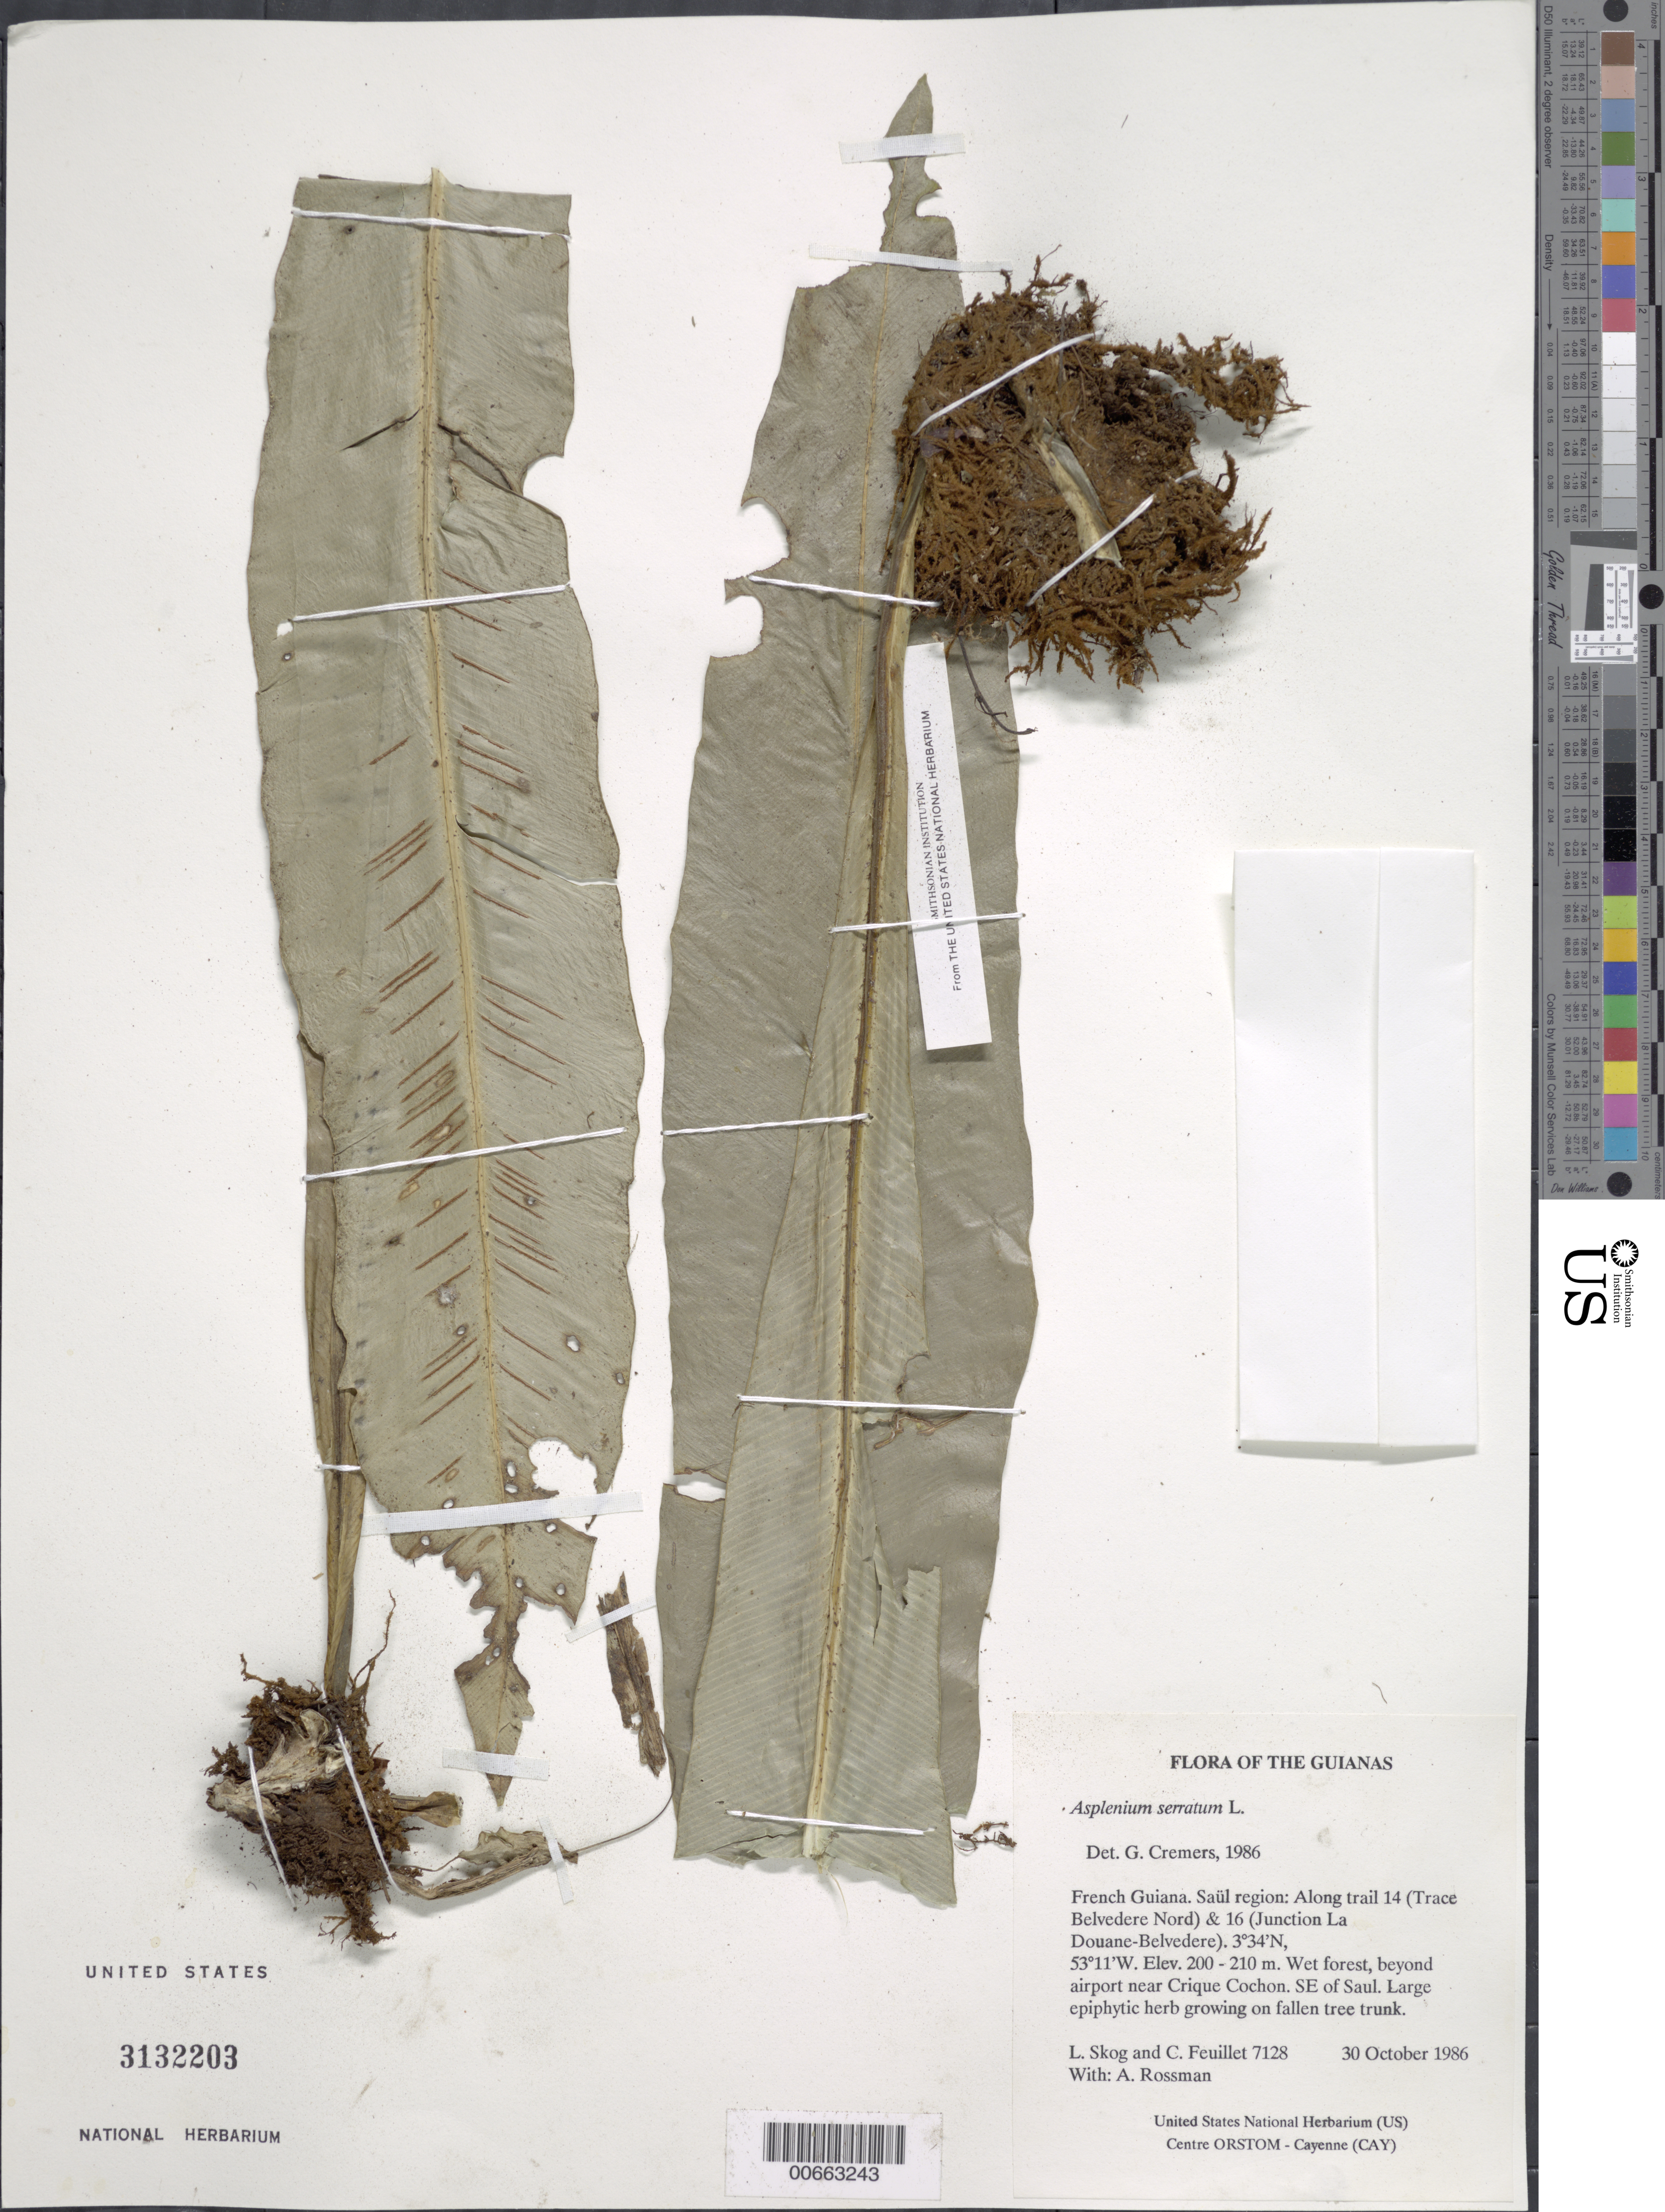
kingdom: Plantae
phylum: Tracheophyta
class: Polypodiopsida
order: Polypodiales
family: Aspleniaceae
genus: Asplenium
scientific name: Asplenium serratum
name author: L.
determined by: Cremers, Georges A.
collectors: L. E. Skog, C. Feuillet & A. Rossman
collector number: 7128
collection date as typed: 30 October 1986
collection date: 1986-10-30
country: French Guiana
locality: SE of Saül along trail 14 (Trace Belvedere Nord) & 16 (Junction La Douane-Belvedere)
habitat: Wet forest, beyond airport near Crique Cochon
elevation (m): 200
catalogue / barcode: US 3132203